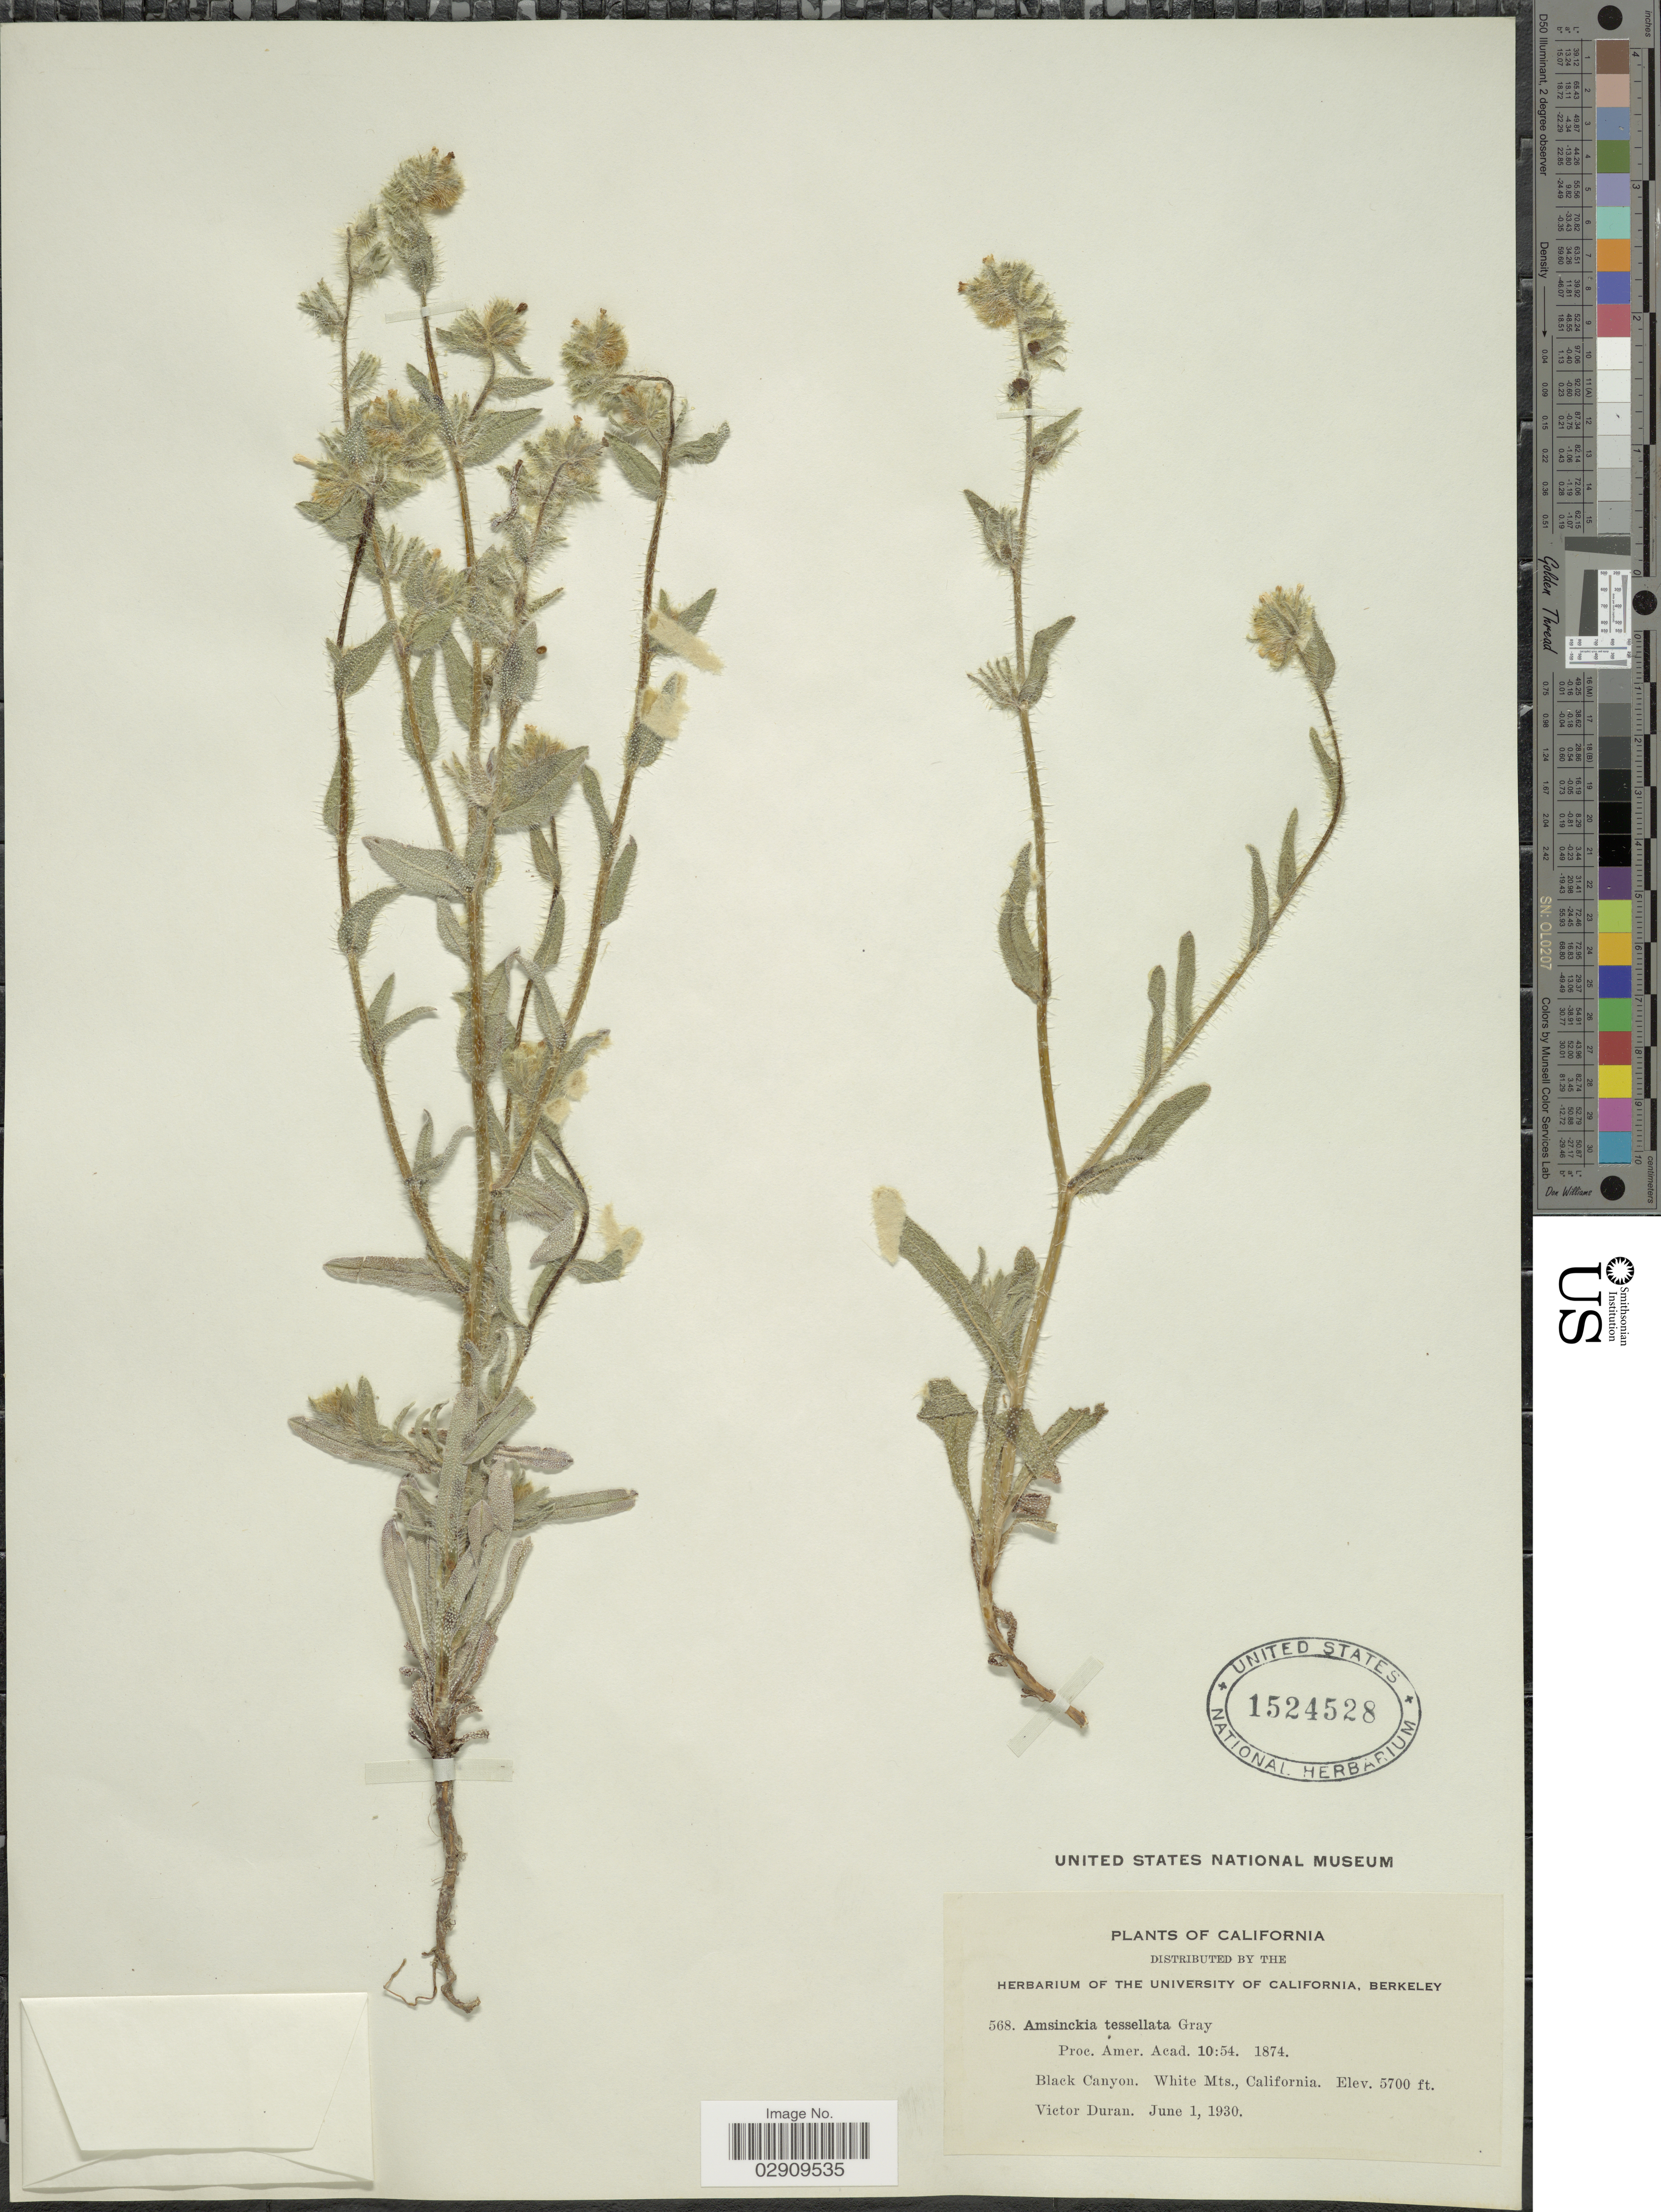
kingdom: Plantae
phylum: Tracheophyta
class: Magnoliopsida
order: Boraginales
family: Boraginaceae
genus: Amsinckia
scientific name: Amsinckia tessellata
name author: A. Gray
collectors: V. Duran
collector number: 568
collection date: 1930-06-01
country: United States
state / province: California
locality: Black Canyon. White Mts.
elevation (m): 1737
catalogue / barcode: US 1524528